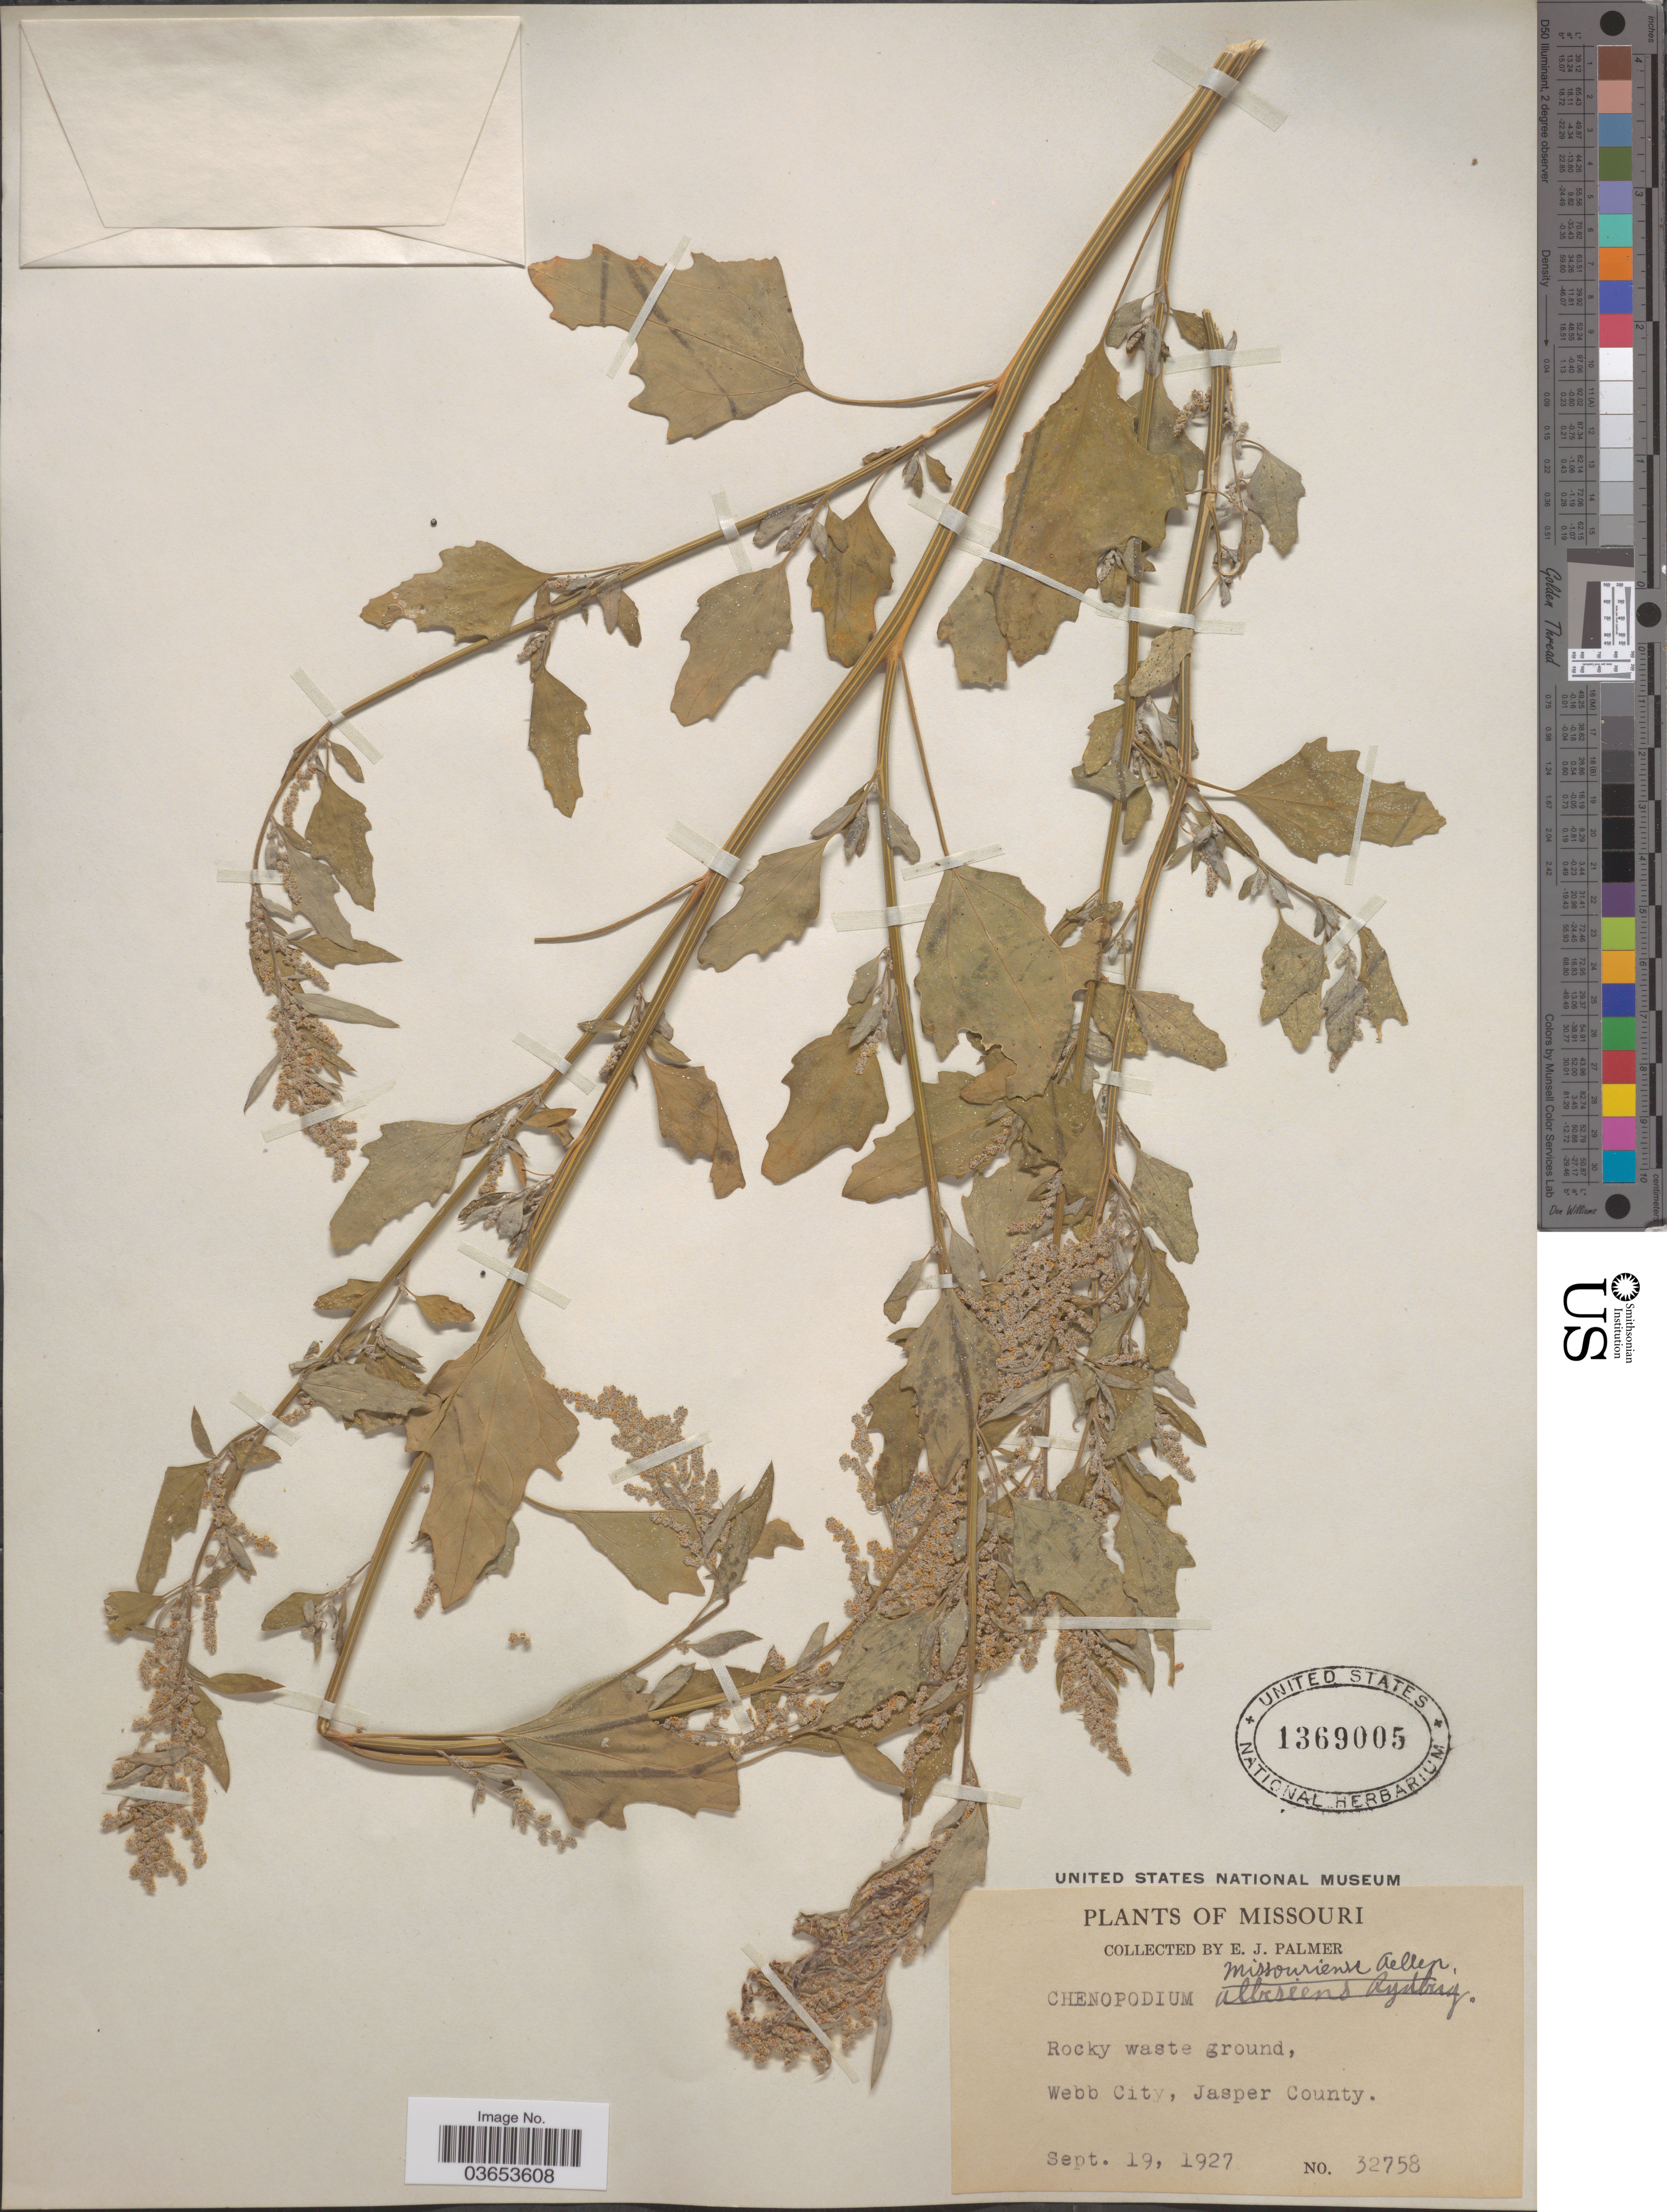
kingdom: Plantae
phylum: Tracheophyta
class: Magnoliopsida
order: Caryophyllales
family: Amaranthaceae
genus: Chenopodium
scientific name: Chenopodium missouriense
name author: Aellen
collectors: E. J. Palmer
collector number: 32758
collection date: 1927-09-19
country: United States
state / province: Missouri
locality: Webb City, Jasper County.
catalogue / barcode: US 1369005